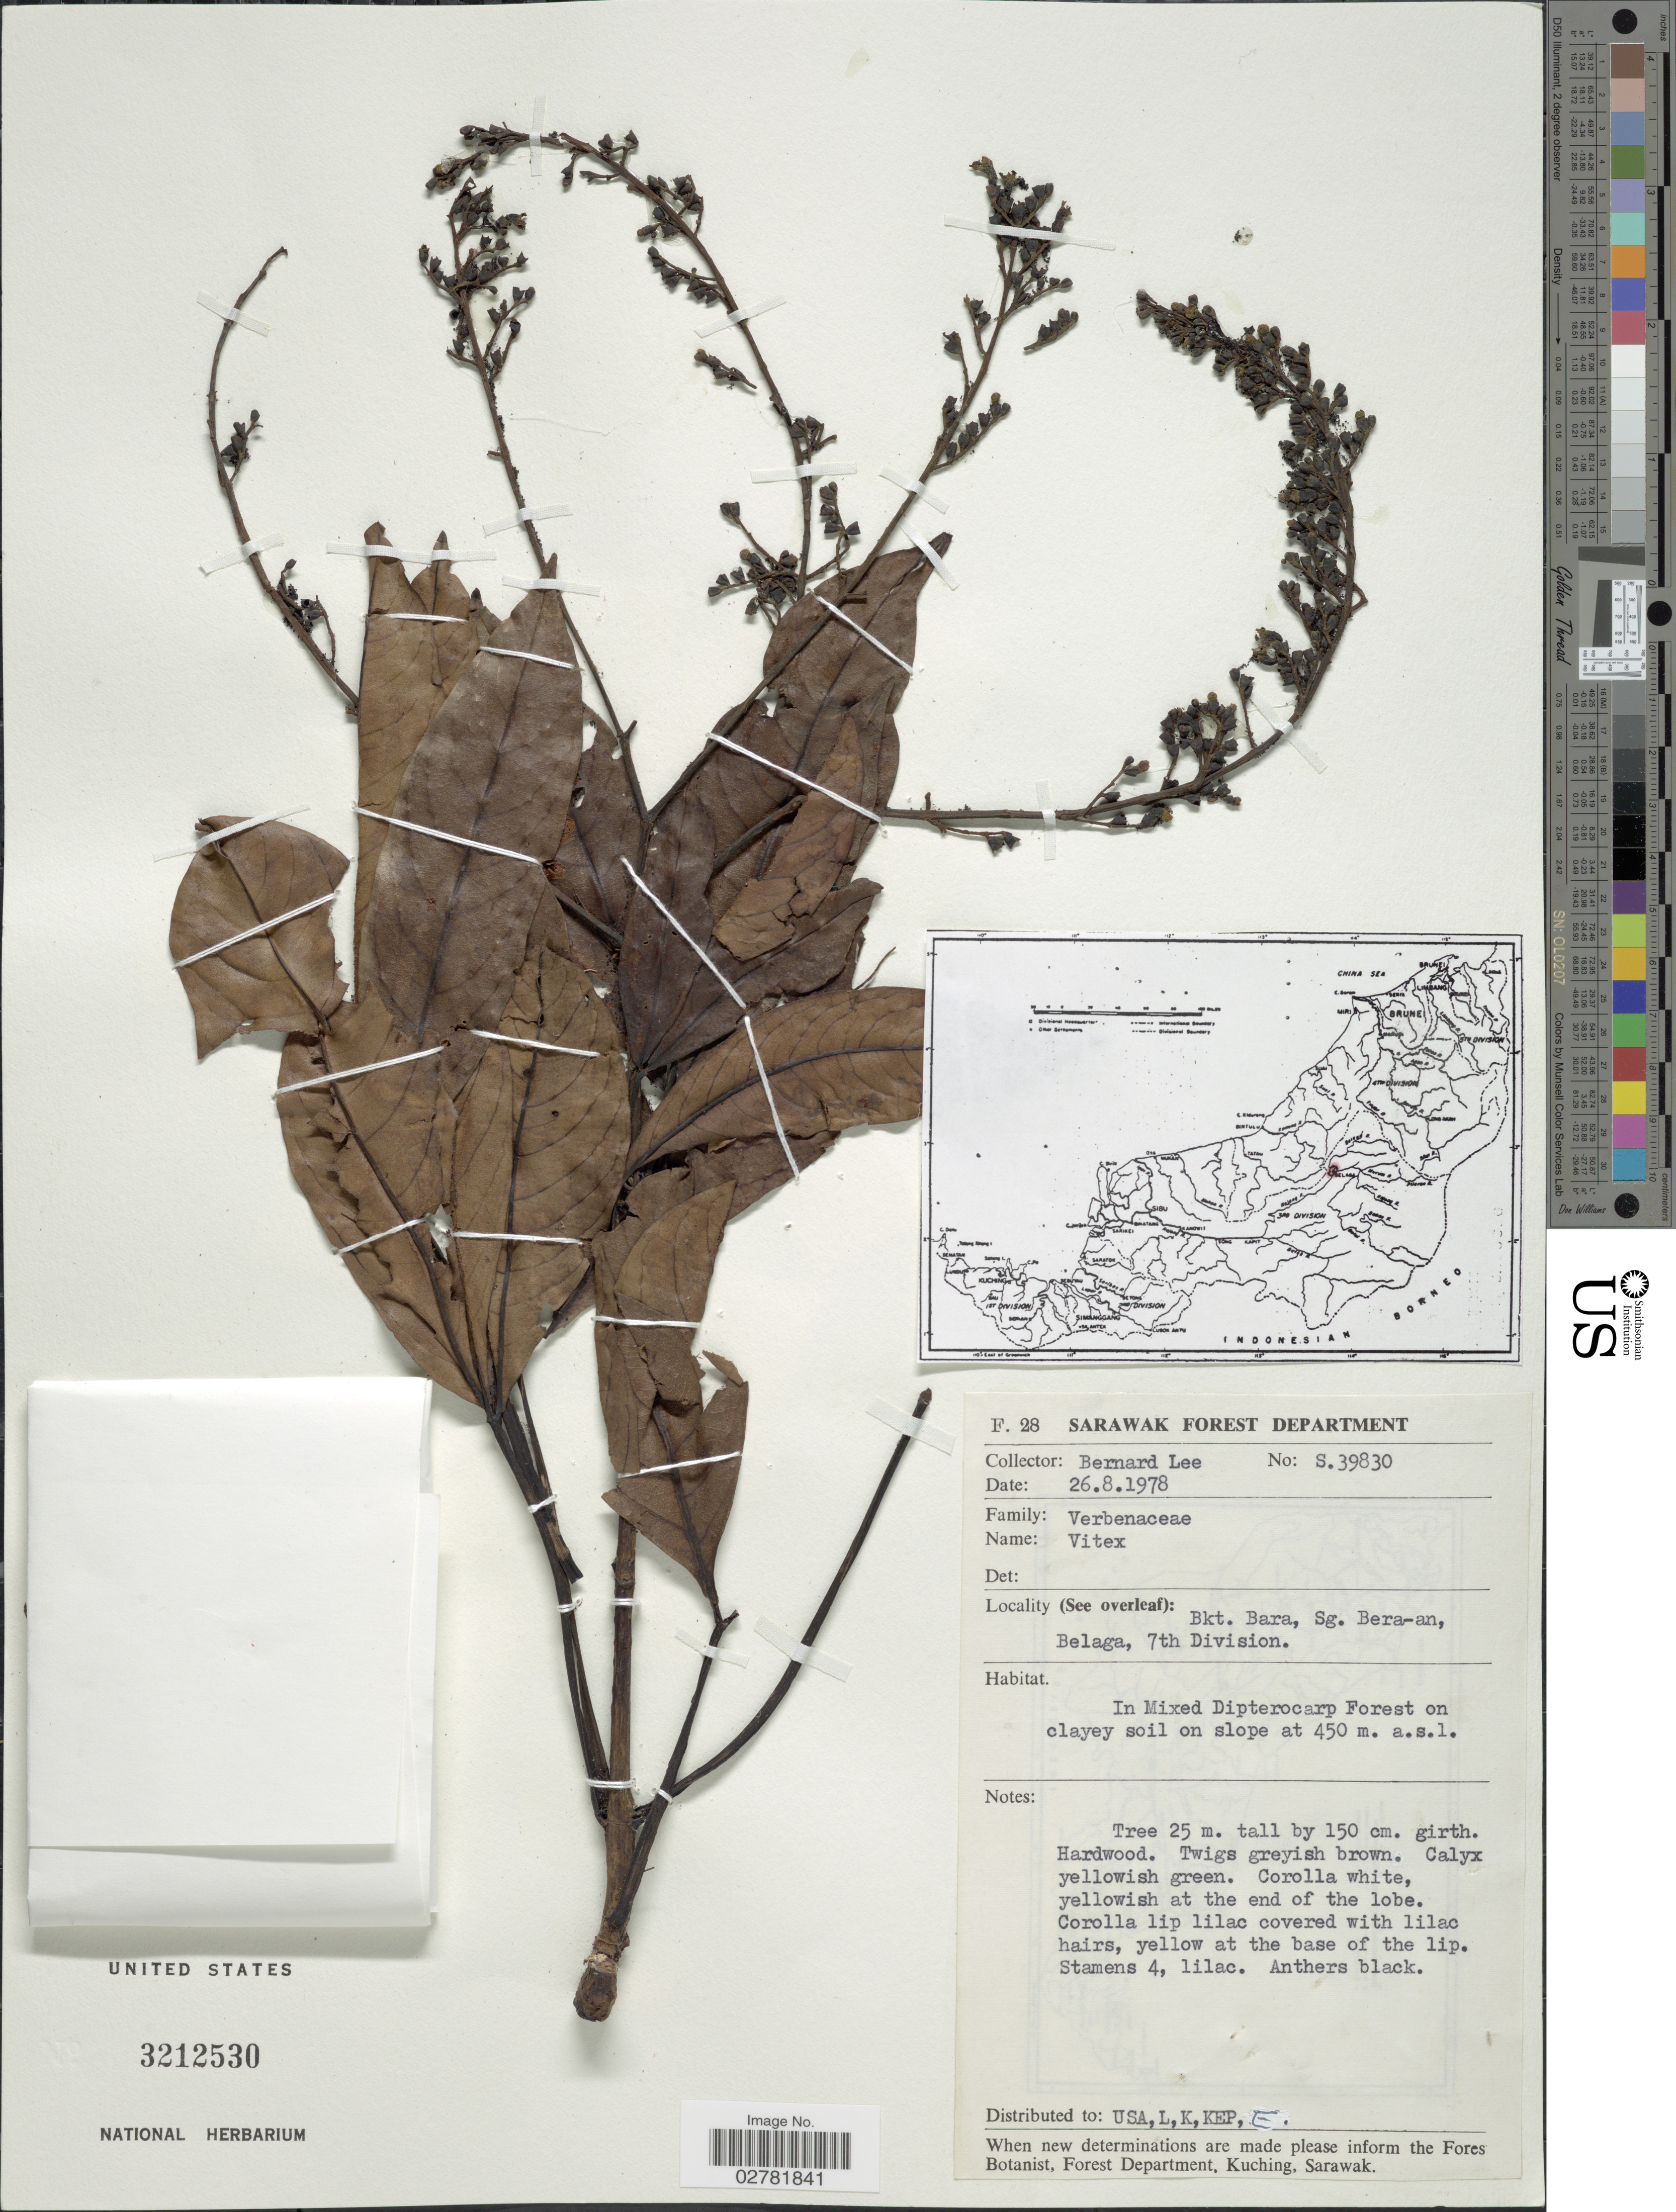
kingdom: Plantae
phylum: Tracheophyta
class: Magnoliopsida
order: Lamiales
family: Lamiaceae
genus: Vitex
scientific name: Vitex sp.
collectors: B. Lee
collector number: S39830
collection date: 1978-08-26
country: Malaysia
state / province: Sarawak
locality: Bkt. Bara, Sg. Bera-an, Belaga, 7th Division.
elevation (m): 450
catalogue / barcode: US 3212530